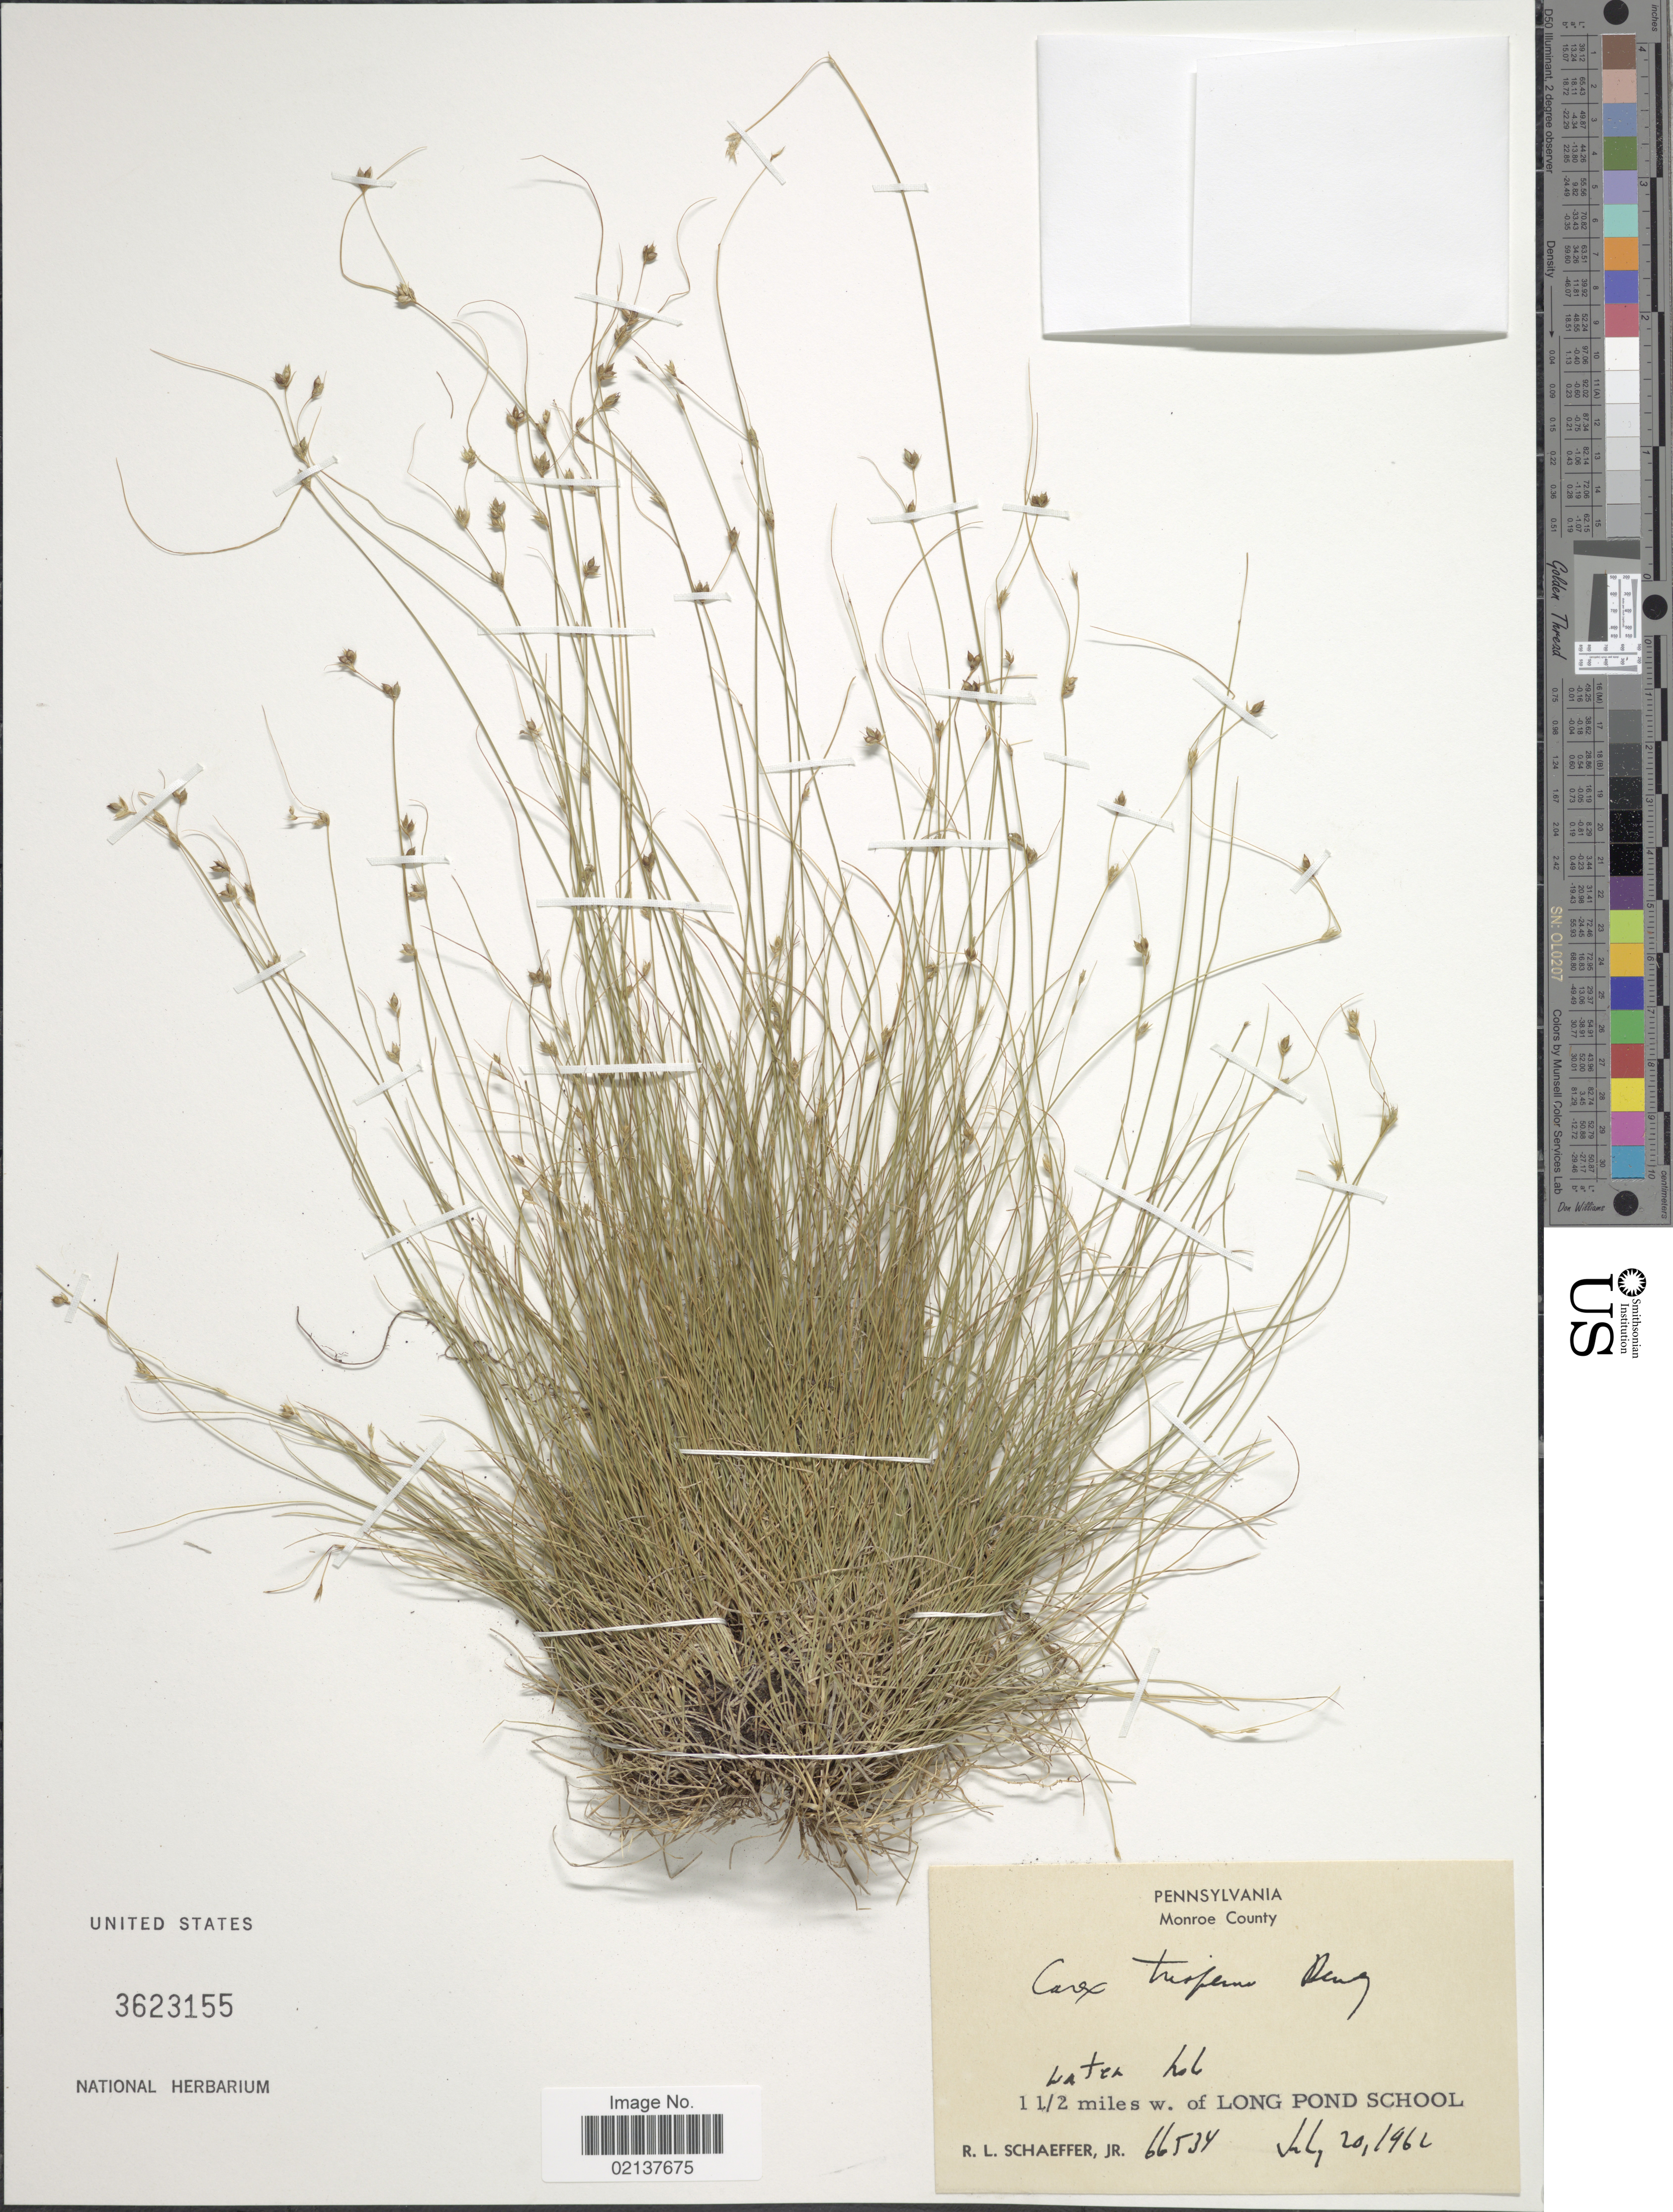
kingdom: Plantae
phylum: Tracheophyta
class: Liliopsida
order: Poales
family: Cyperaceae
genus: Carex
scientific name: Carex trisperma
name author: Dewey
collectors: R. L. Schaeffer Jr.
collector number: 66534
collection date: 1962-07-20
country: United States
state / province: Pennsylvania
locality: Monroe County, 1½ miles w. of Long Pond School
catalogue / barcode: US 3623155